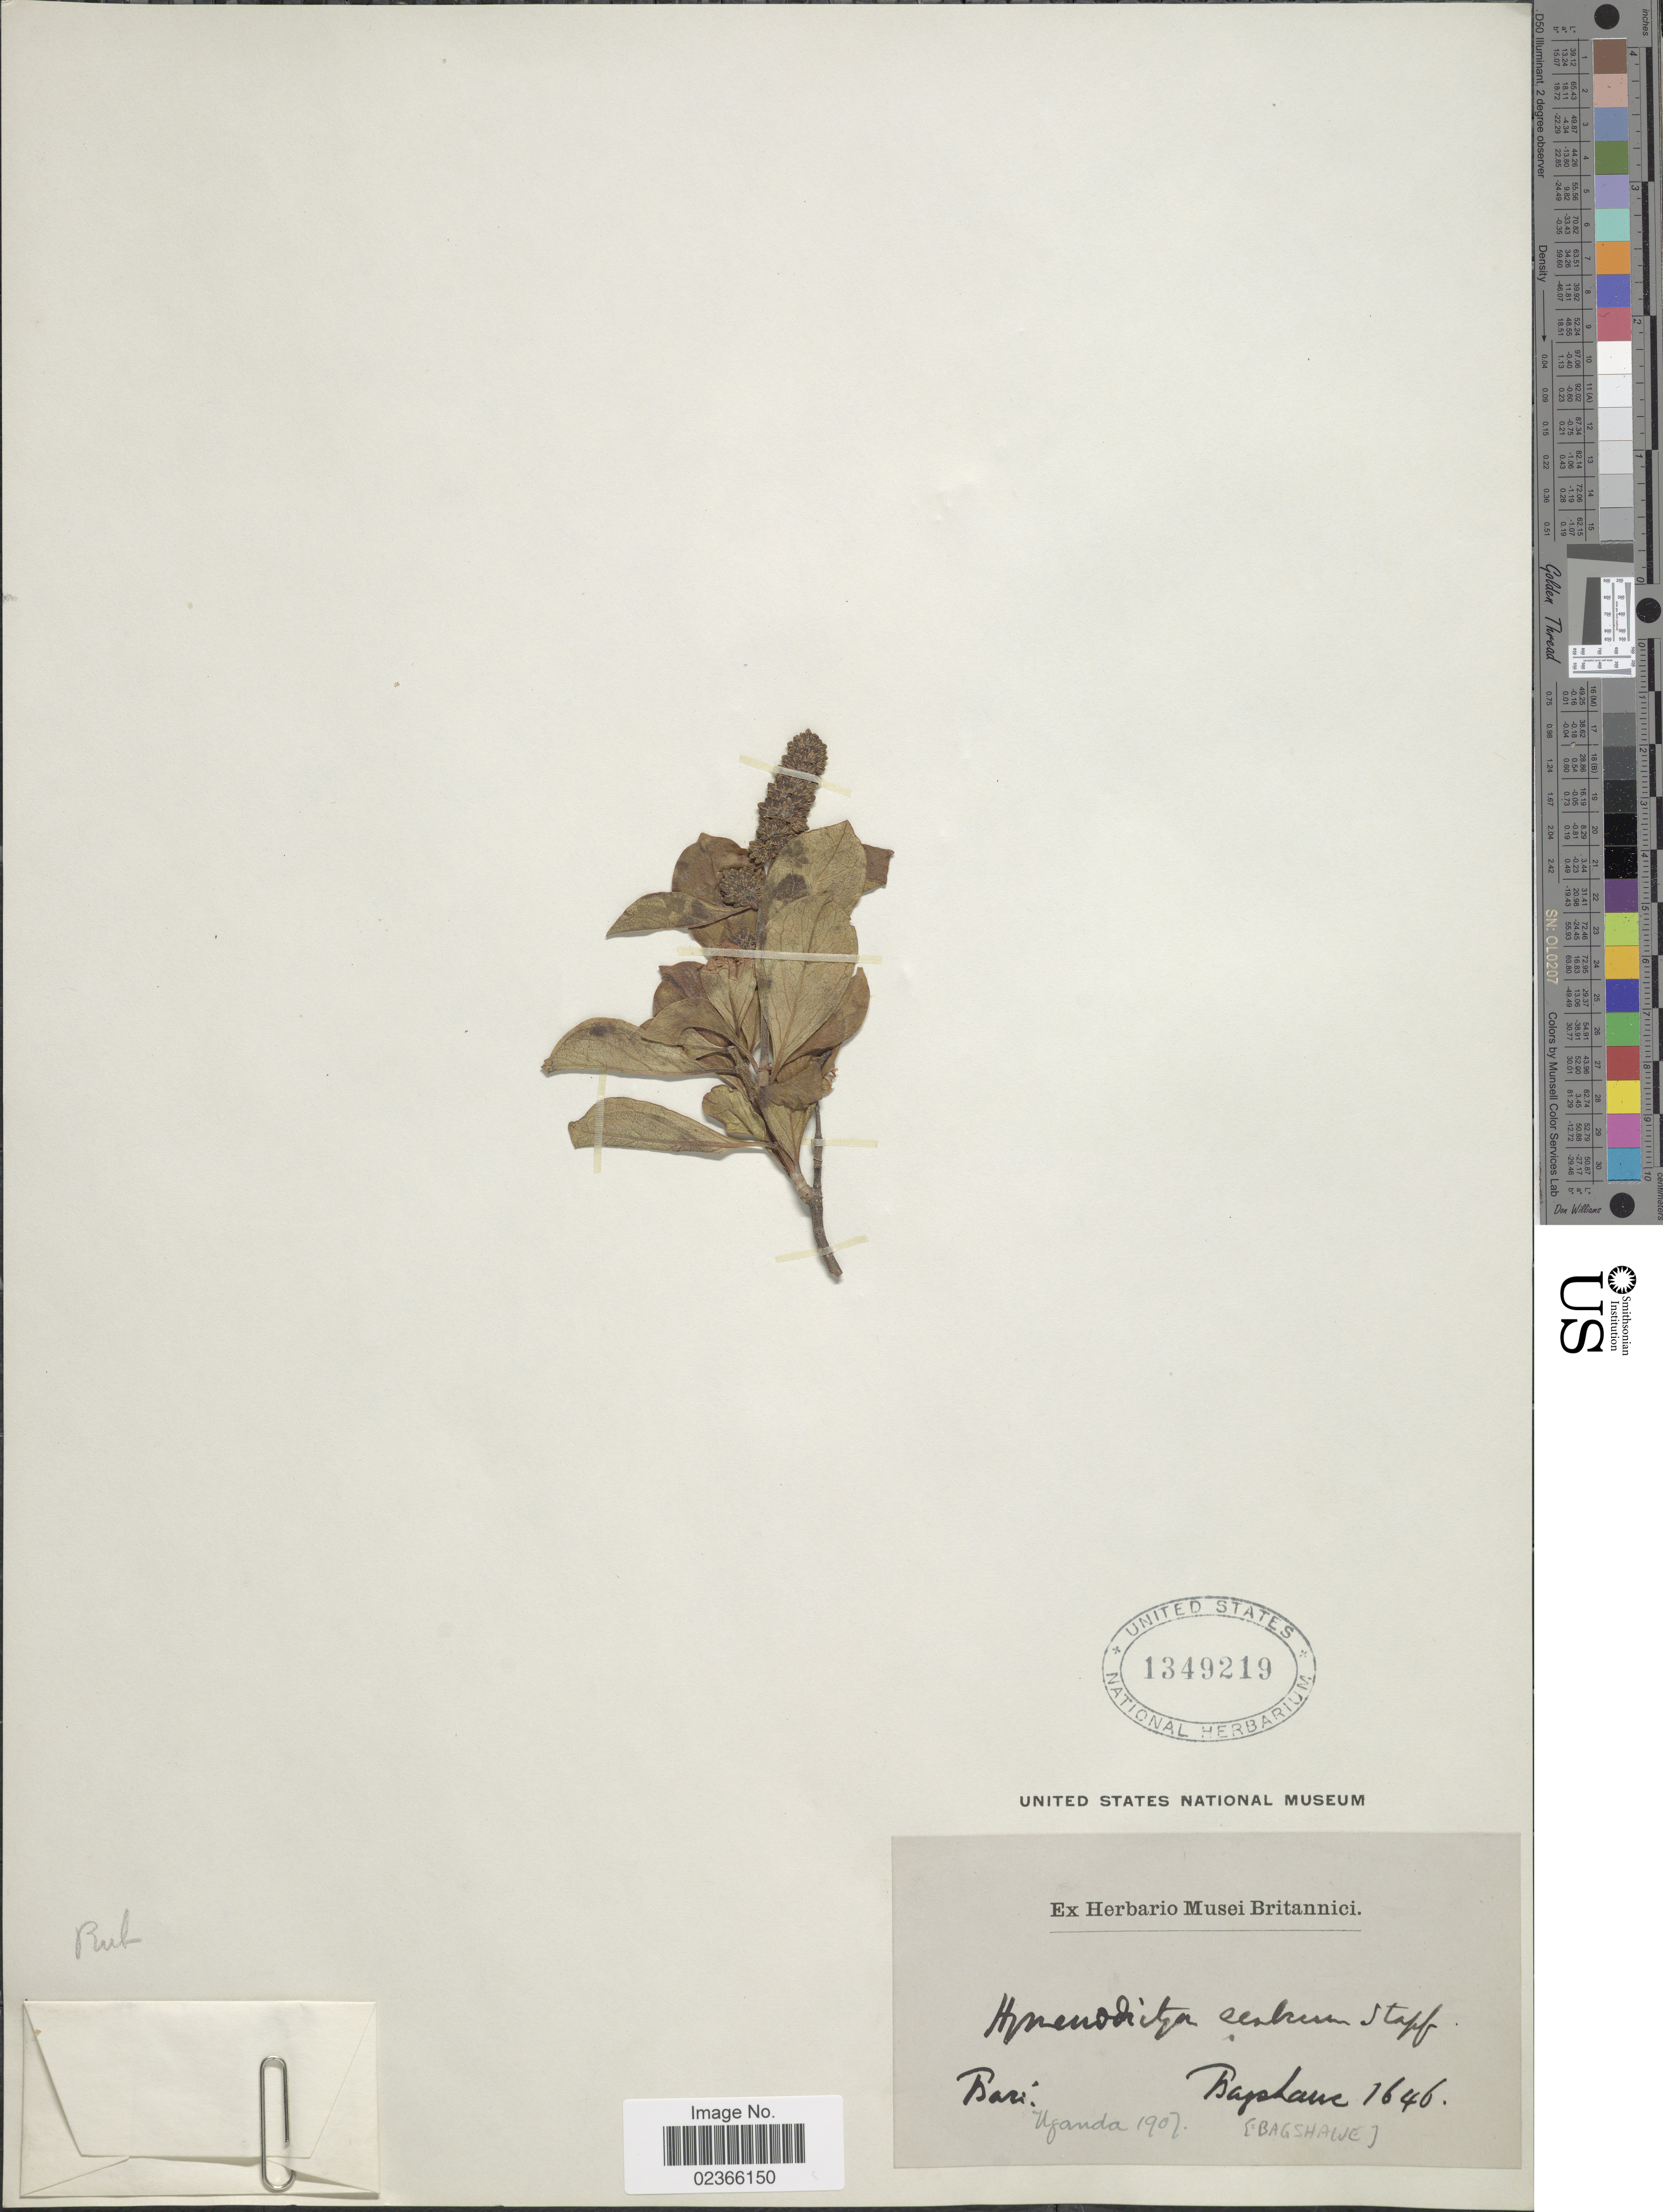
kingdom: Plantae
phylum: Tracheophyta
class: Magnoliopsida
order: Gentianales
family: Rubiaceae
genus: Hymenodictyon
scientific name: Hymenodictyon scabrum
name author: Stapf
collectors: Bagshawe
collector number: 1646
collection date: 1907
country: Uganda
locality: Bari, Uganda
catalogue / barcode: US 1349219